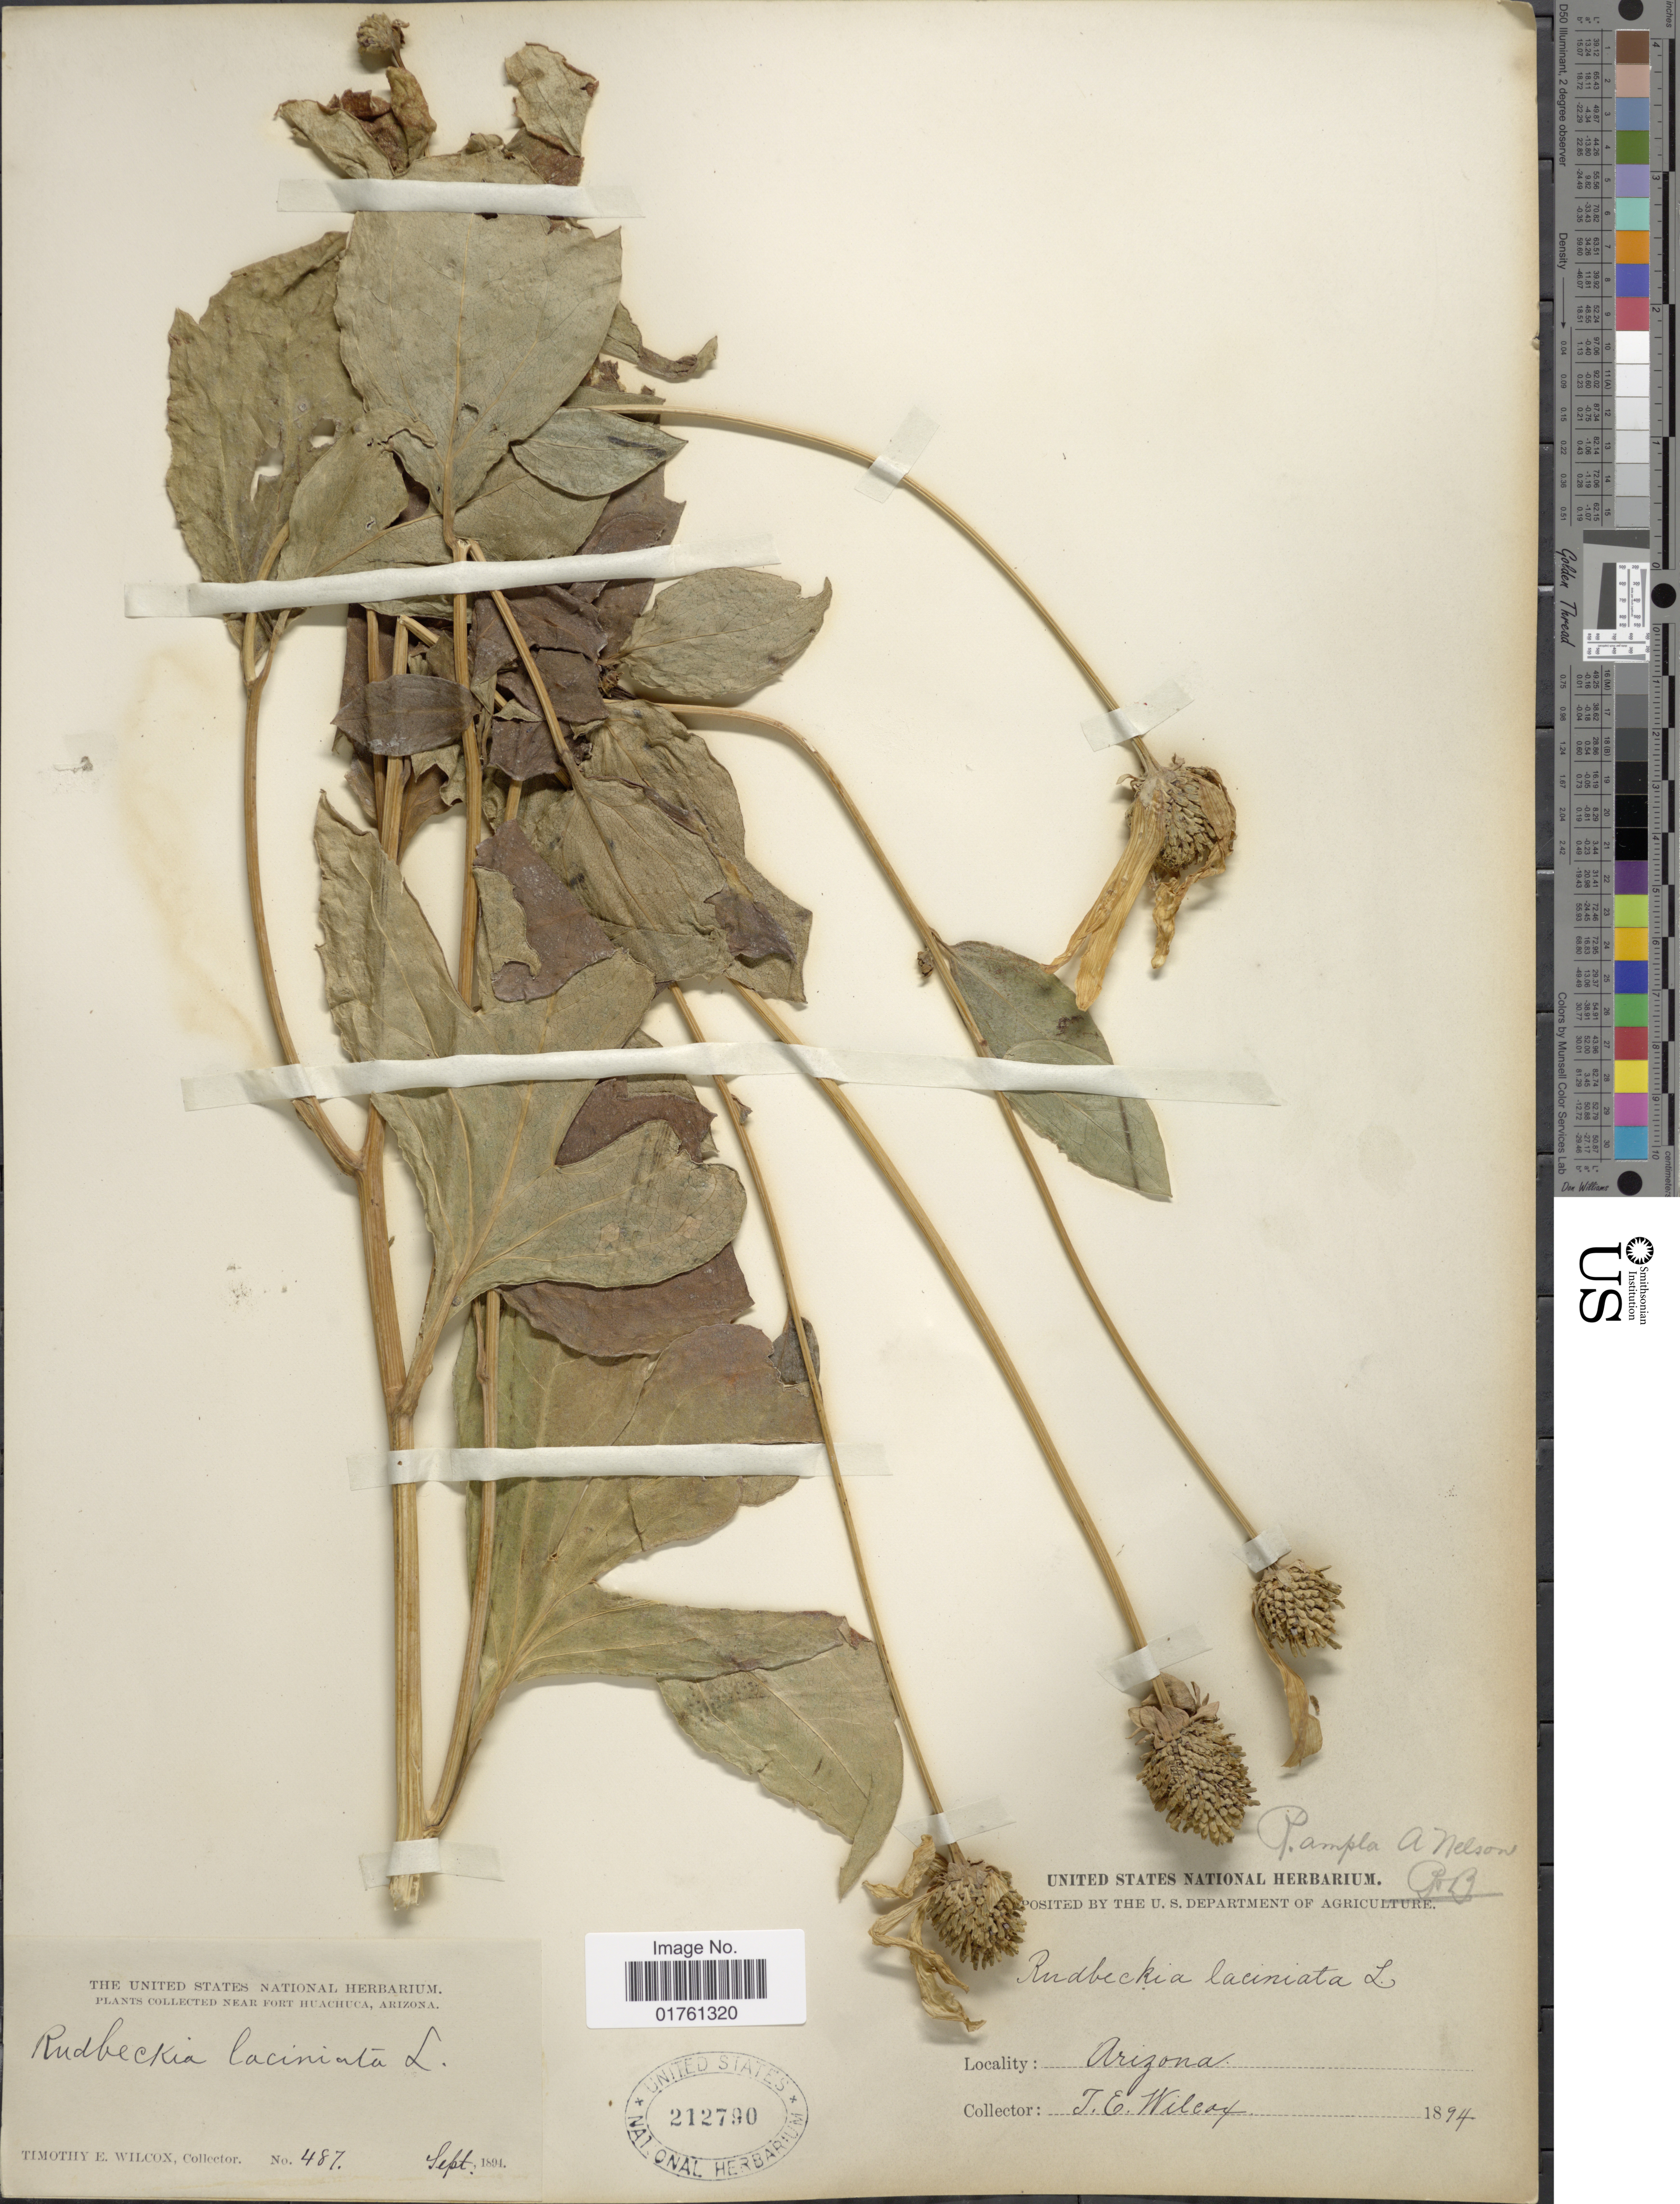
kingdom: Plantae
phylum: Tracheophyta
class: Magnoliopsida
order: Asterales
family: Asteraceae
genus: Rudbeckia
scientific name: Rudbeckia laciniata var. ampla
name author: (A. Nelson) Cronq.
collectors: T. E. Wilcox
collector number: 487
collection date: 1894-09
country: United States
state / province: Arizona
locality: Near Fort Huachuca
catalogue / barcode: US 212790